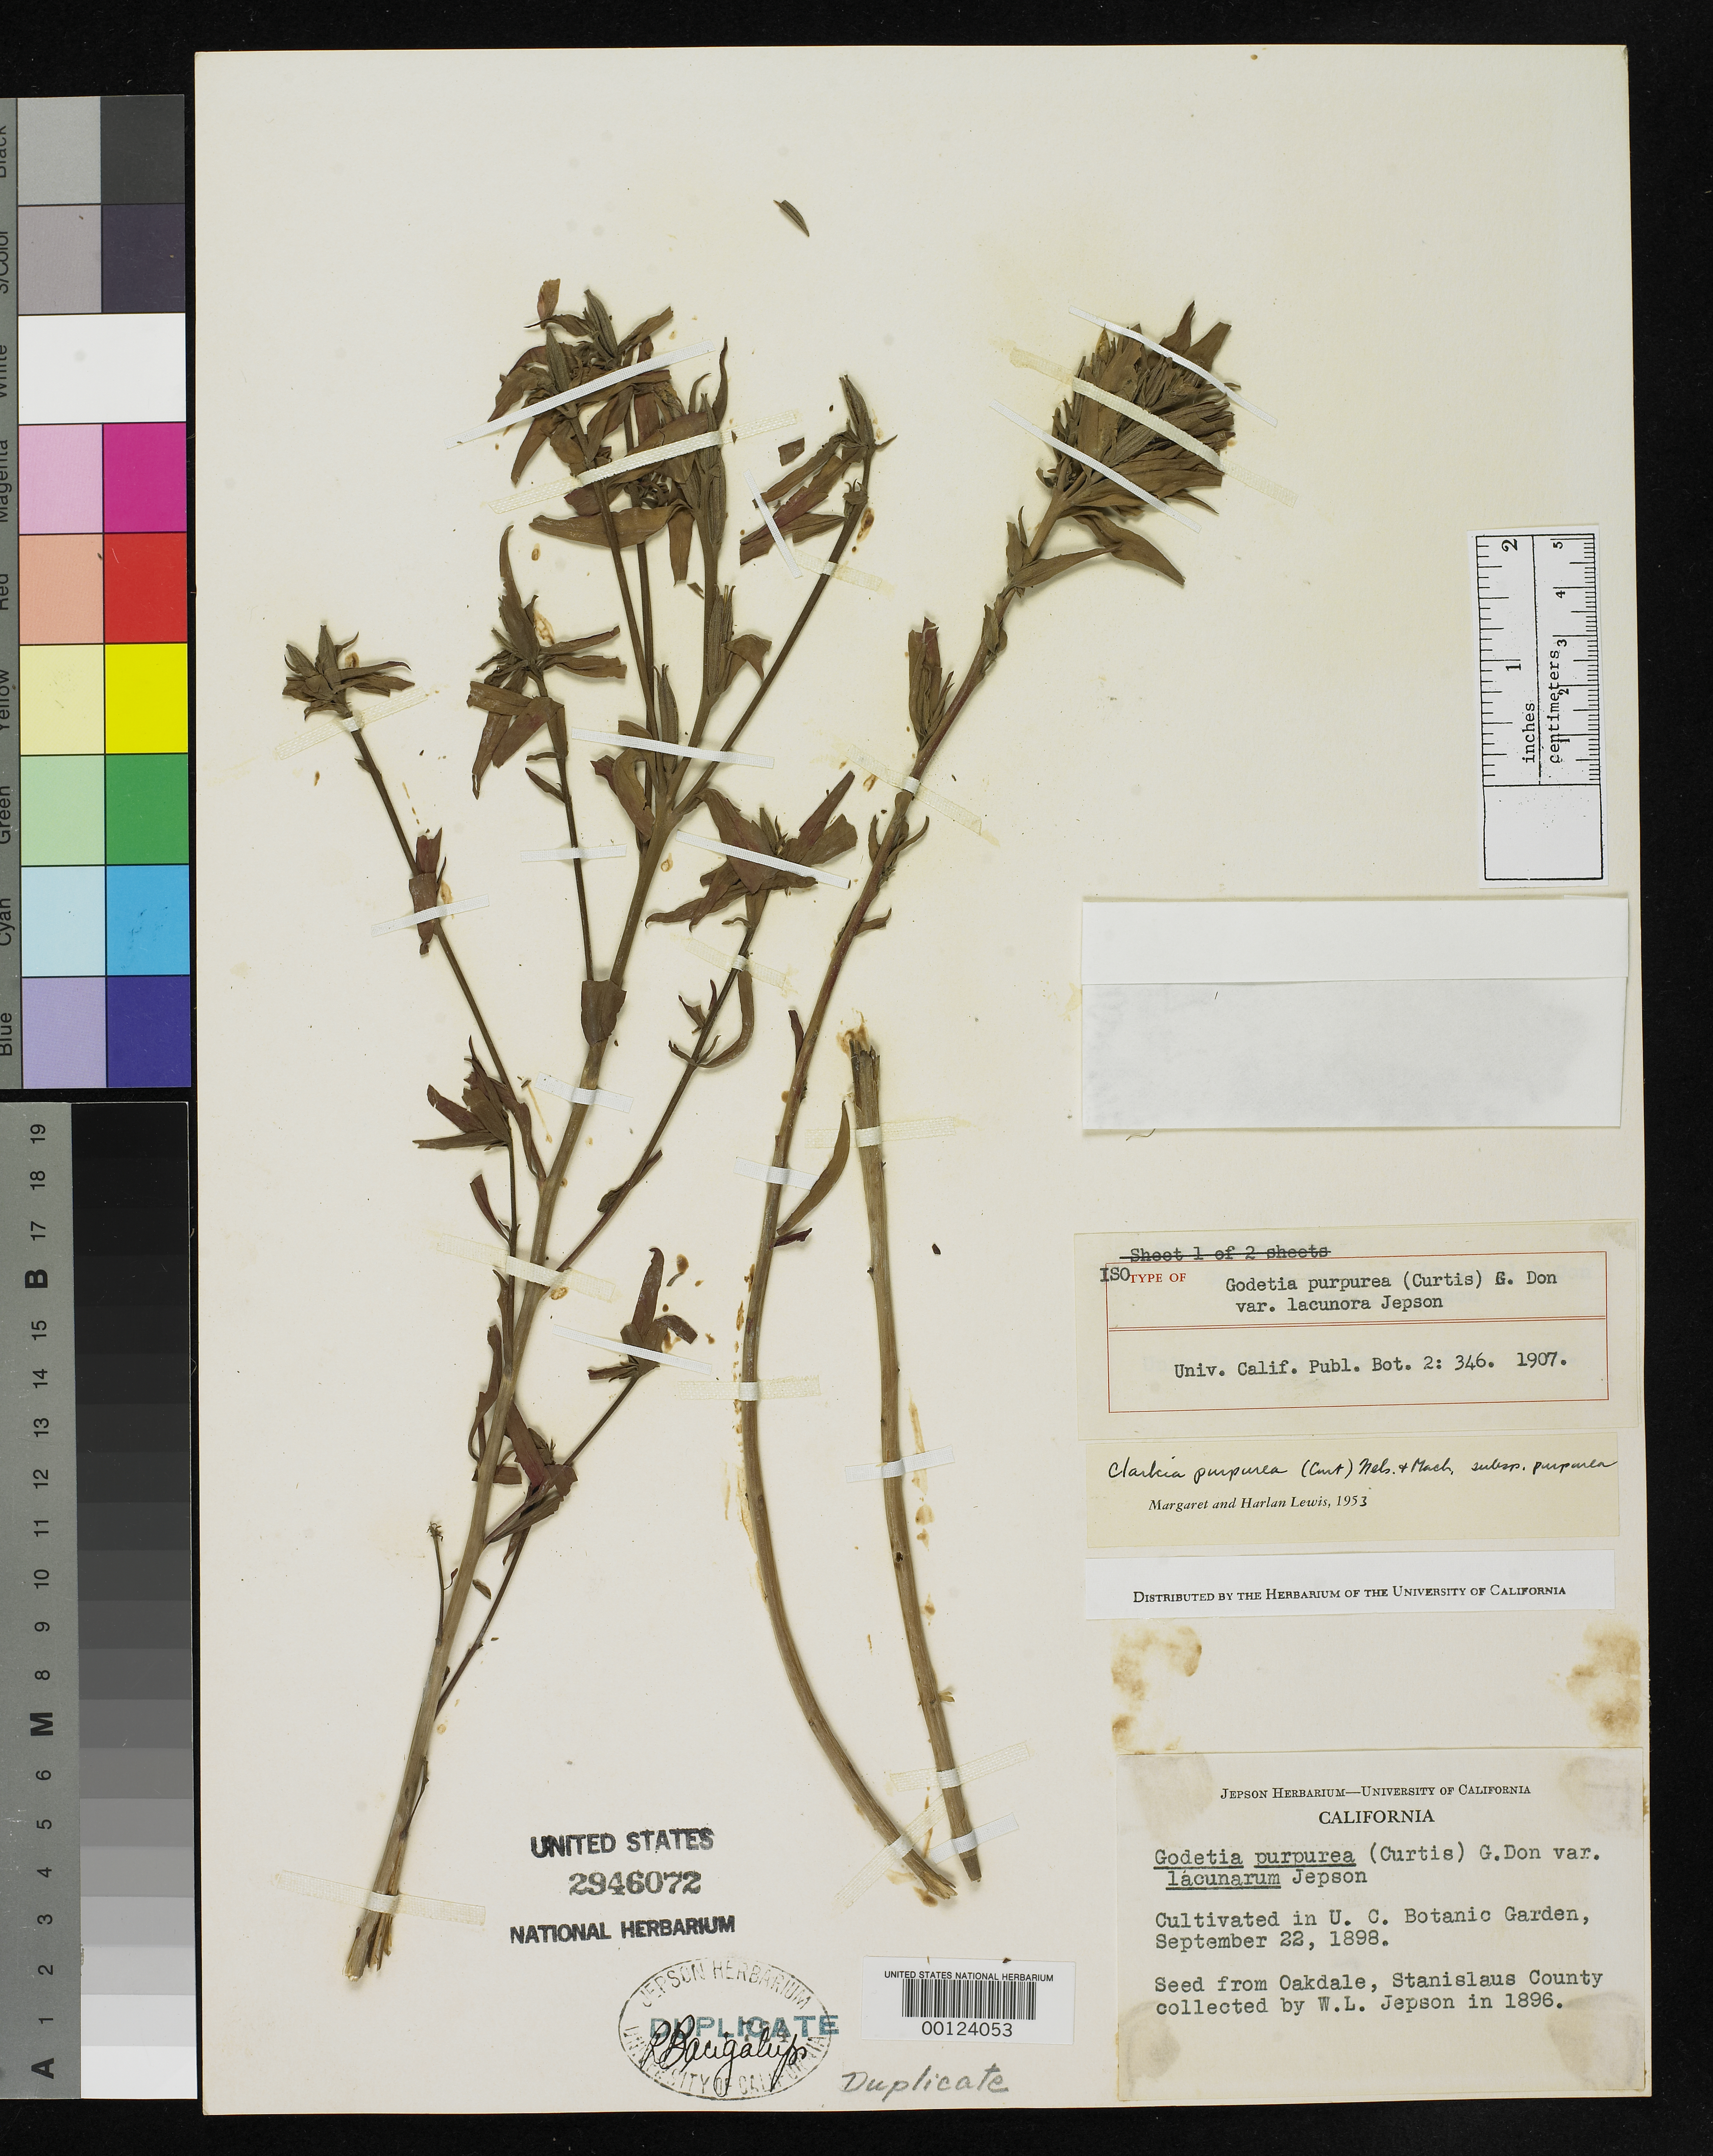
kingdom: Plantae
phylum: Tracheophyta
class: Magnoliopsida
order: Myrtales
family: Onagraceae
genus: Godetia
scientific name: Godetia purpurea var. lacunora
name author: Jeps.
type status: Isolectotype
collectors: W. L. Jepson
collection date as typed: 1896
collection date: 1896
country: United States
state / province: California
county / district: Stanislaus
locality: Oakdale, San Joaquin Valley.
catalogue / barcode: US 2946072